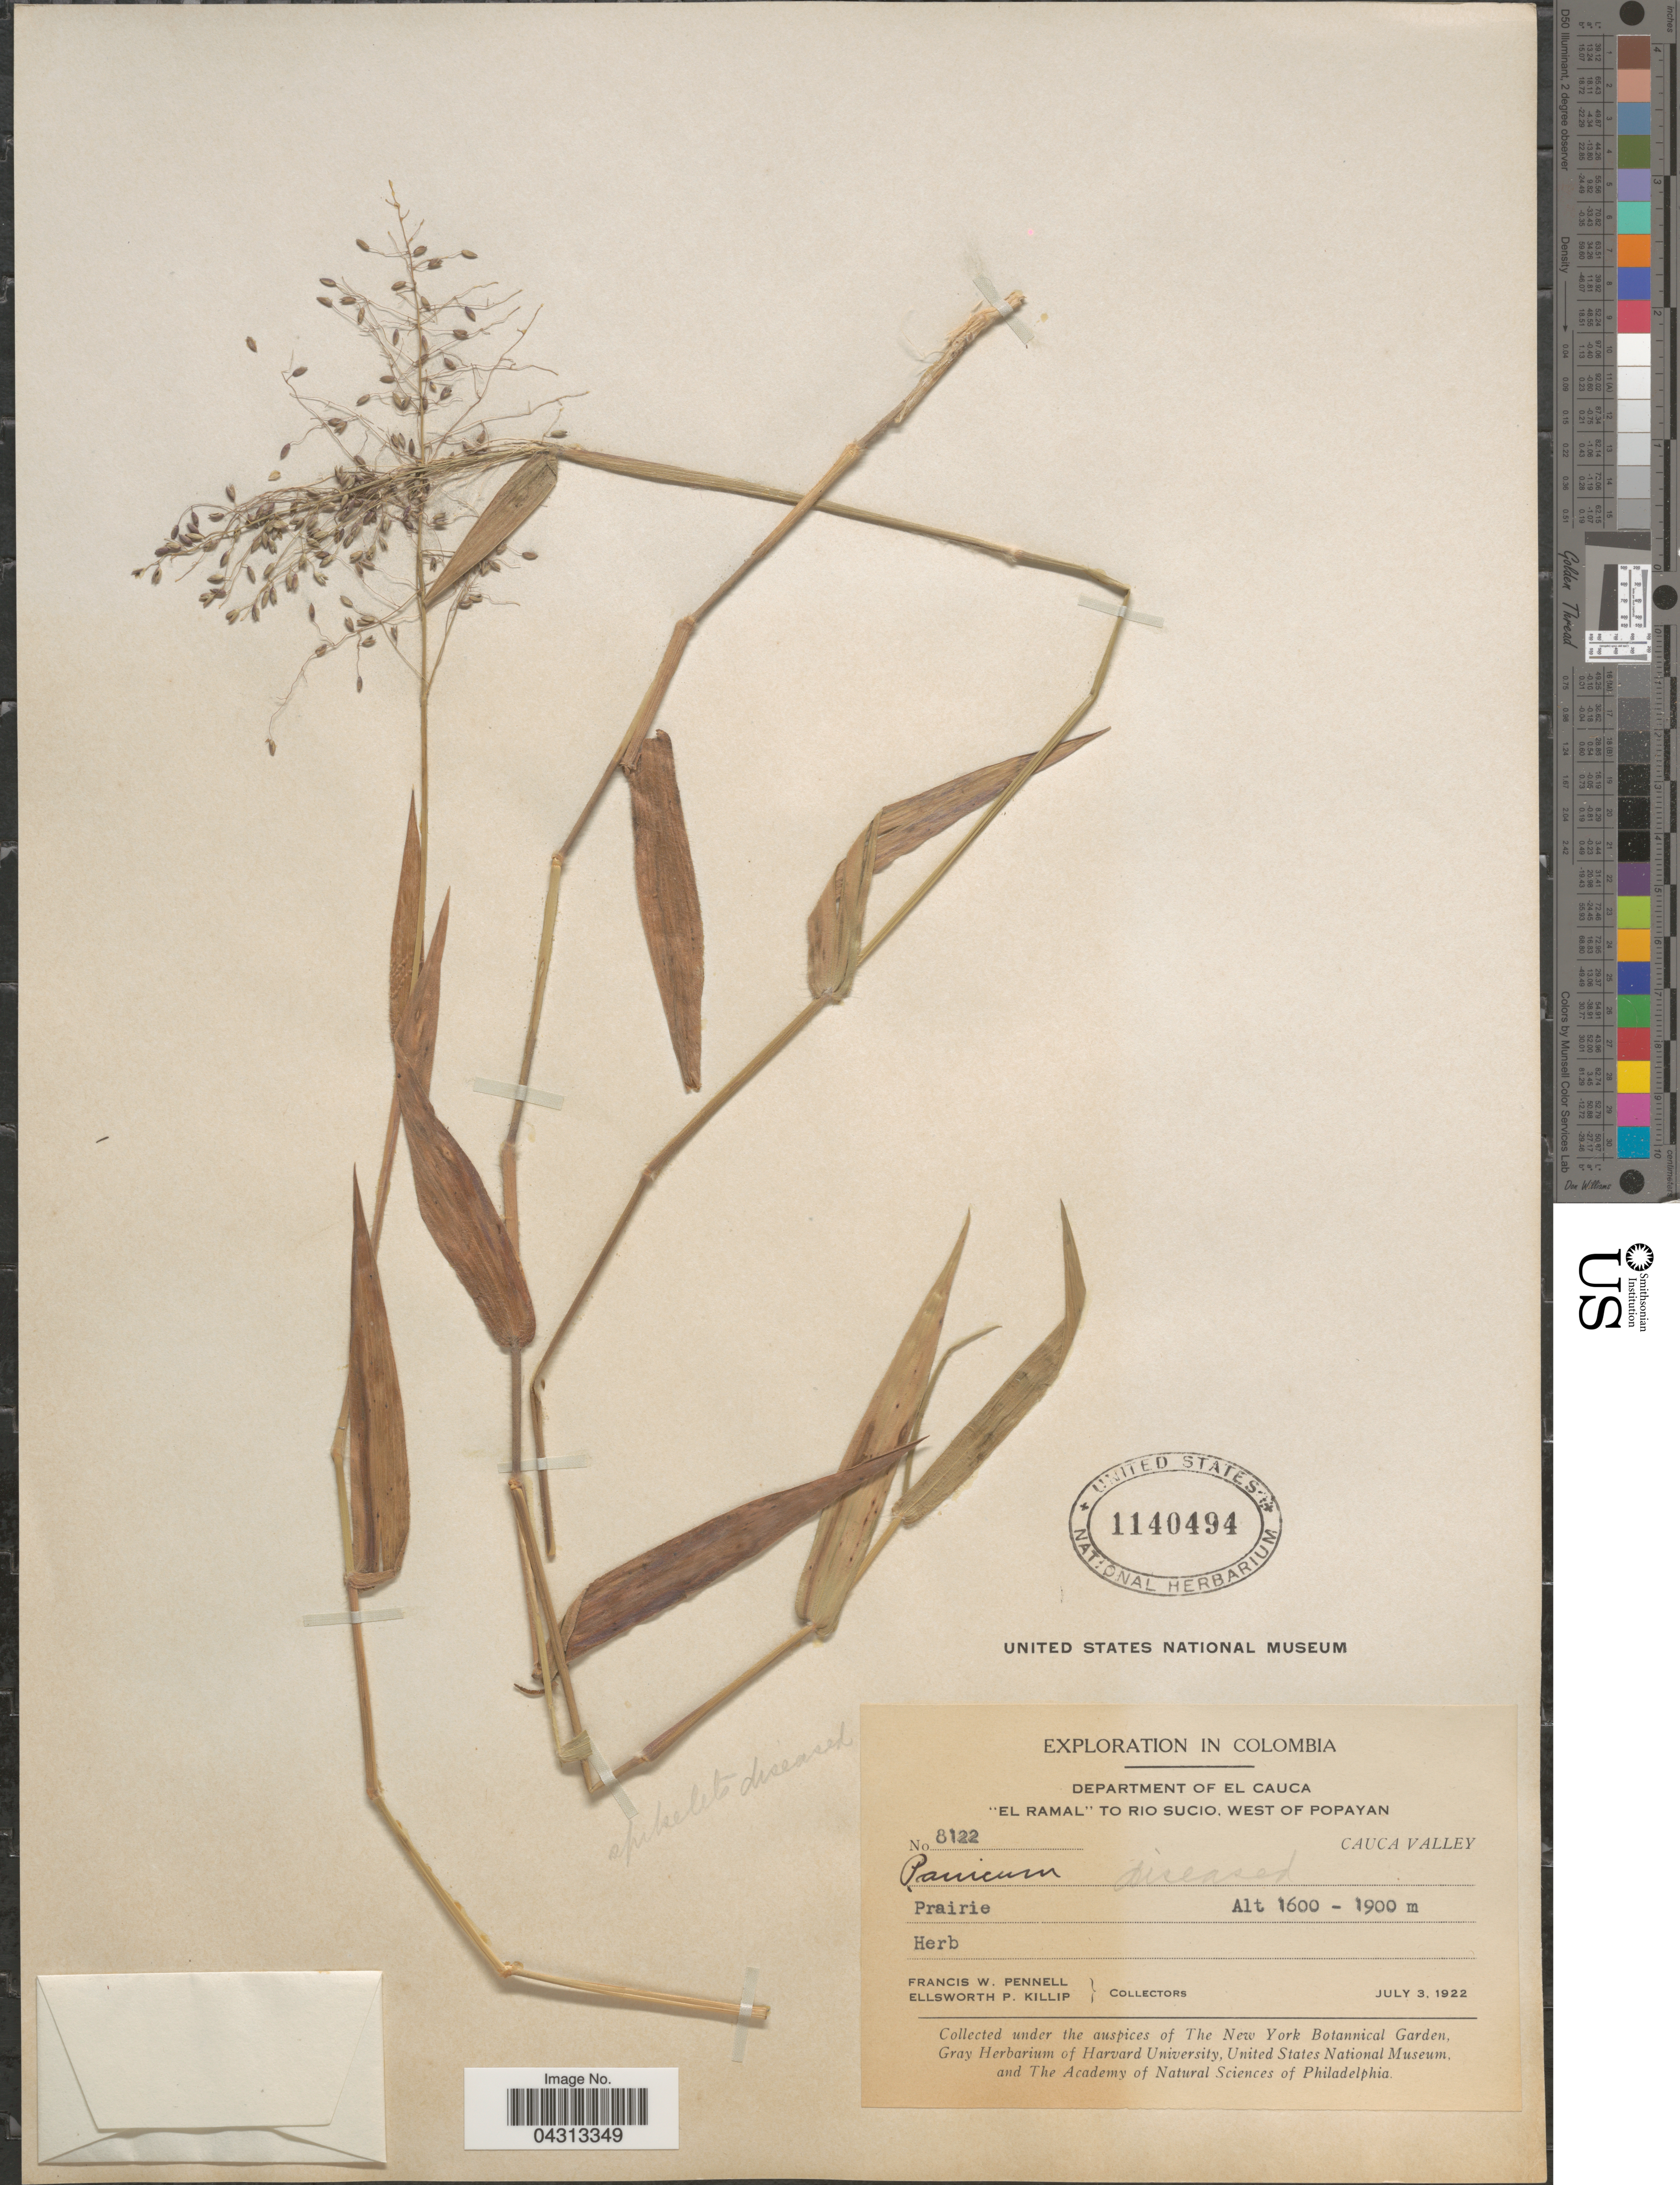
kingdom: Plantae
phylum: Tracheophyta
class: Liliopsida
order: Poales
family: Poaceae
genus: Panicum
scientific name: Panicum sp.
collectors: F. W. Pennell & E. P. Killip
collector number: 8122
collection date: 1922-07-03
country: Colombia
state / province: Cauca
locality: Exploration in Colombia. Department of El Cauca. "El Ramal" to Rio Sucio, West of Popayan. Cauca Valley.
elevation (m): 1600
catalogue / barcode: US 1140494